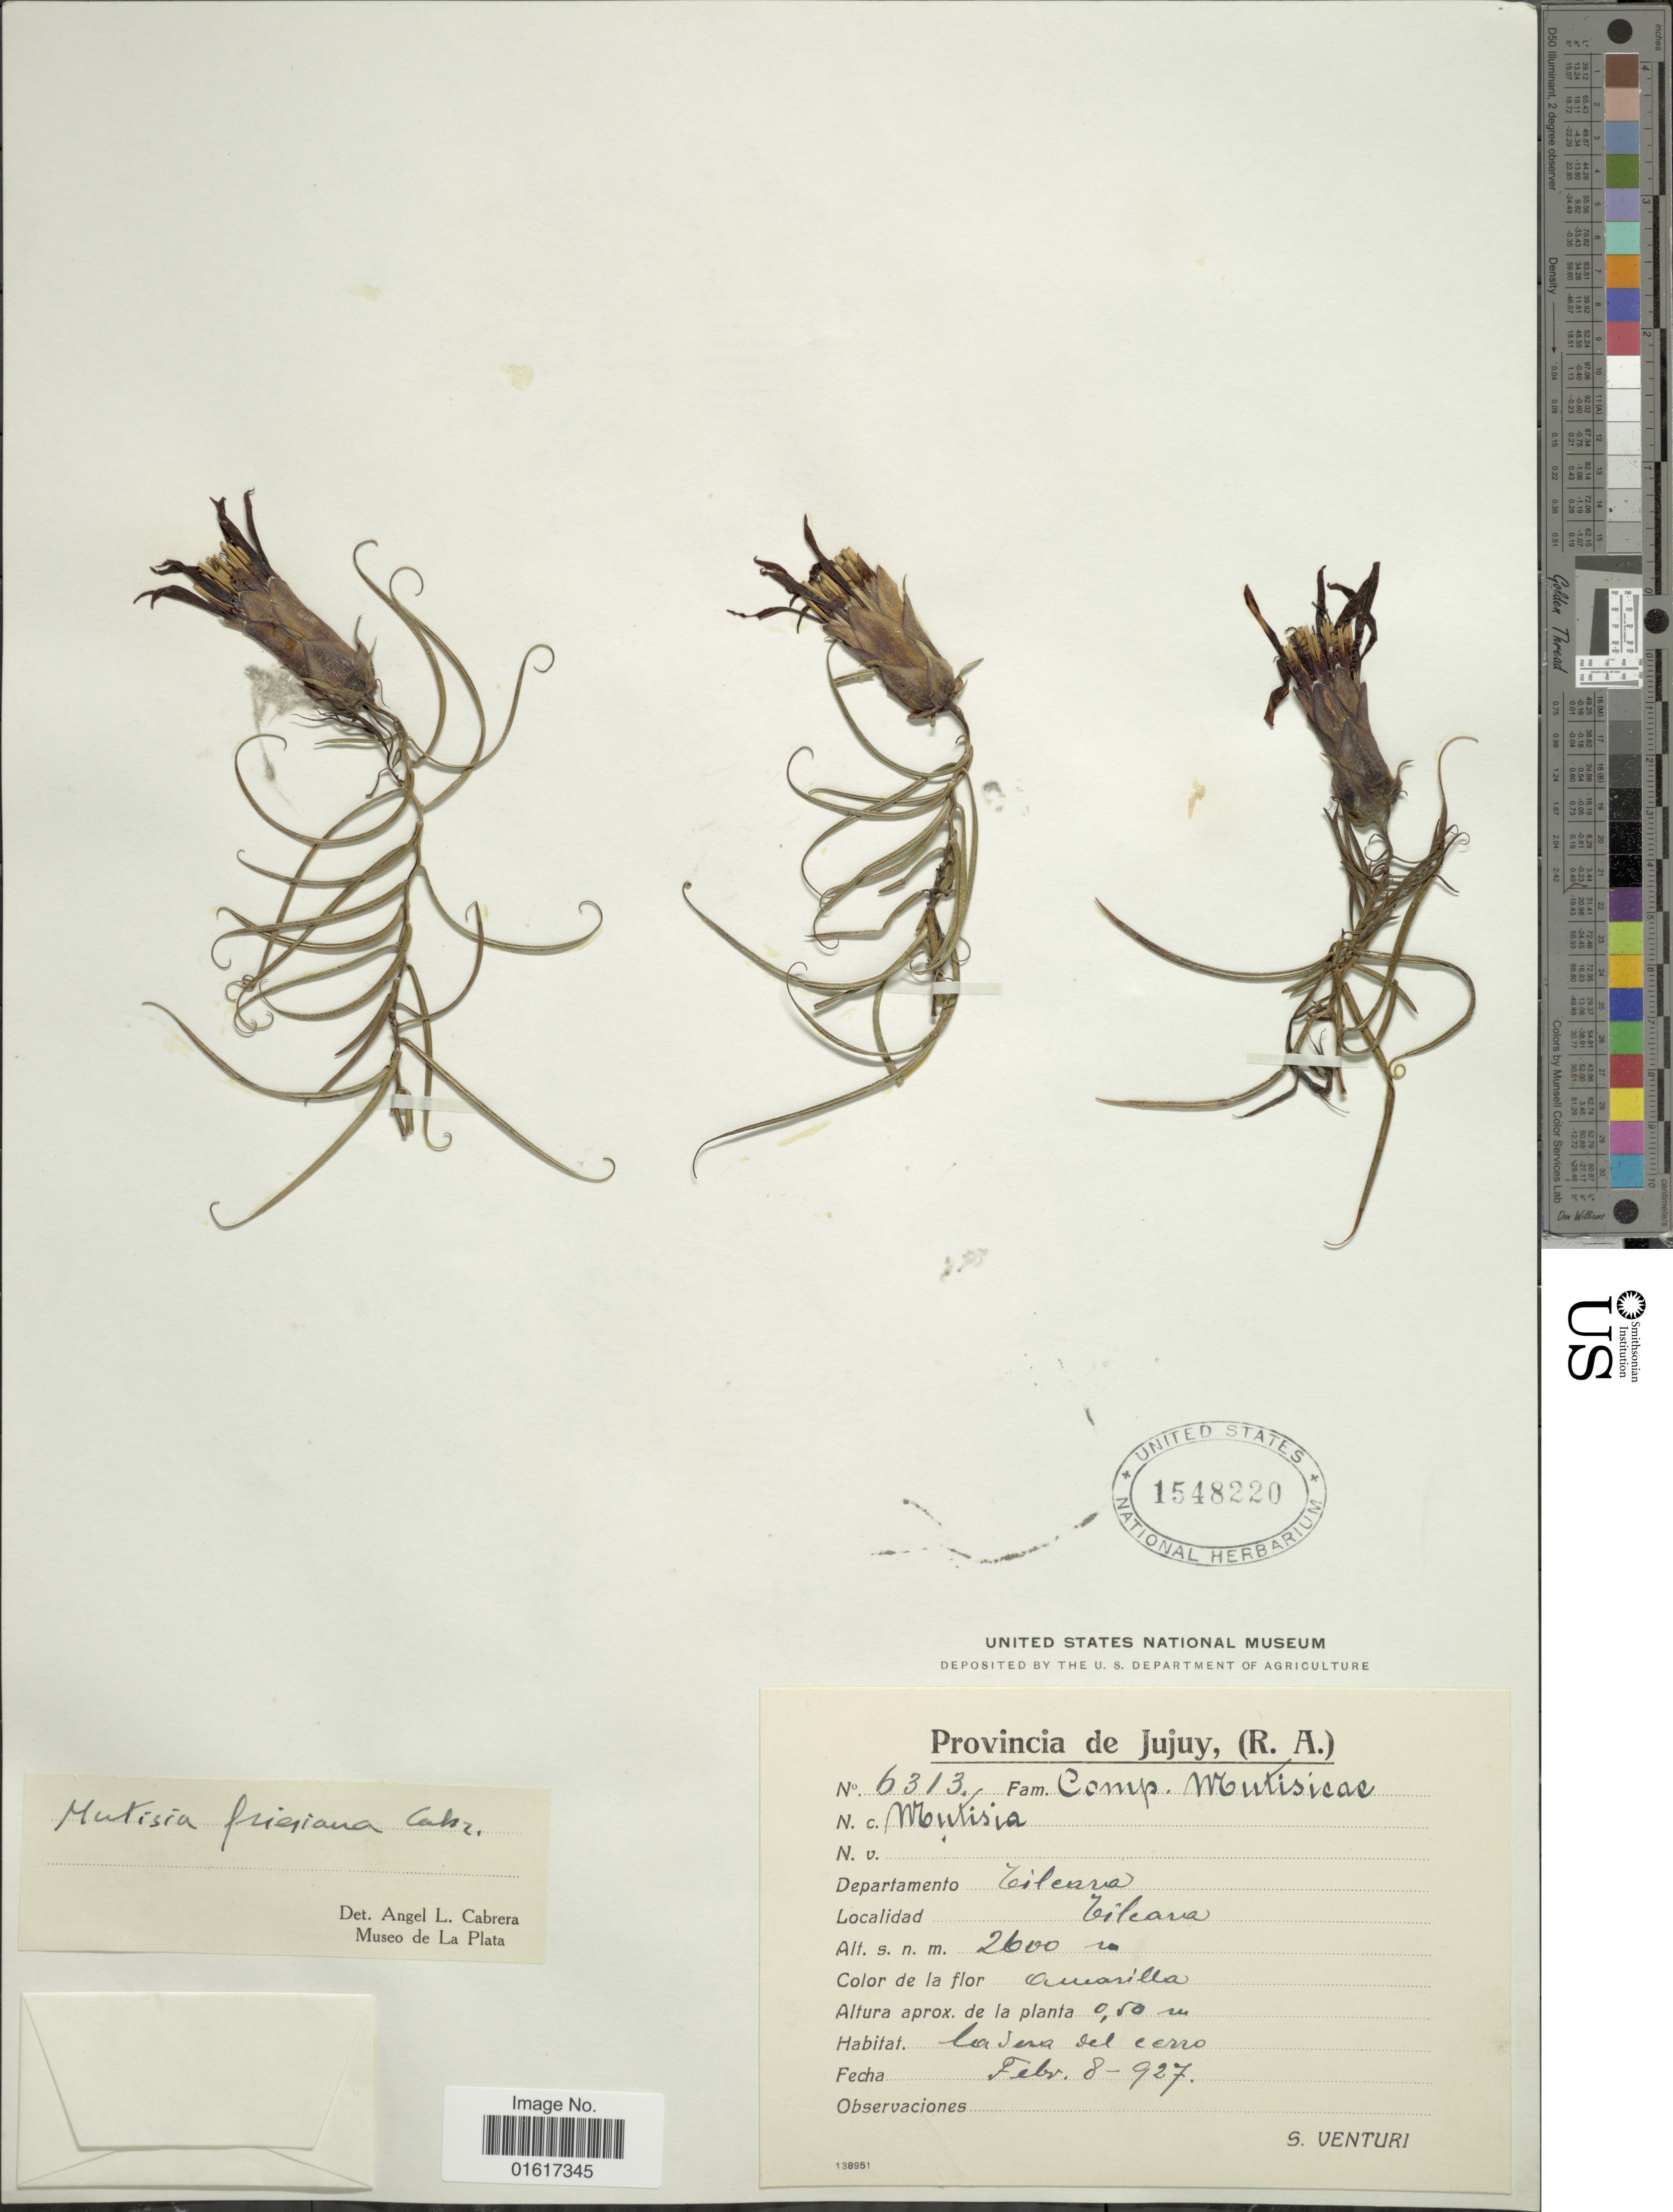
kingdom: Plantae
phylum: Tracheophyta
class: Magnoliopsida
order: Asterales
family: Asteraceae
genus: Mutisia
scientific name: Mutisia friesiana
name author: Cabrera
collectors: S. Venturi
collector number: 6313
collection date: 1927-02-08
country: Argentina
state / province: Jujuy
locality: Departamento Cilearva.Tilcara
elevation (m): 2600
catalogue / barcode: US 1548220